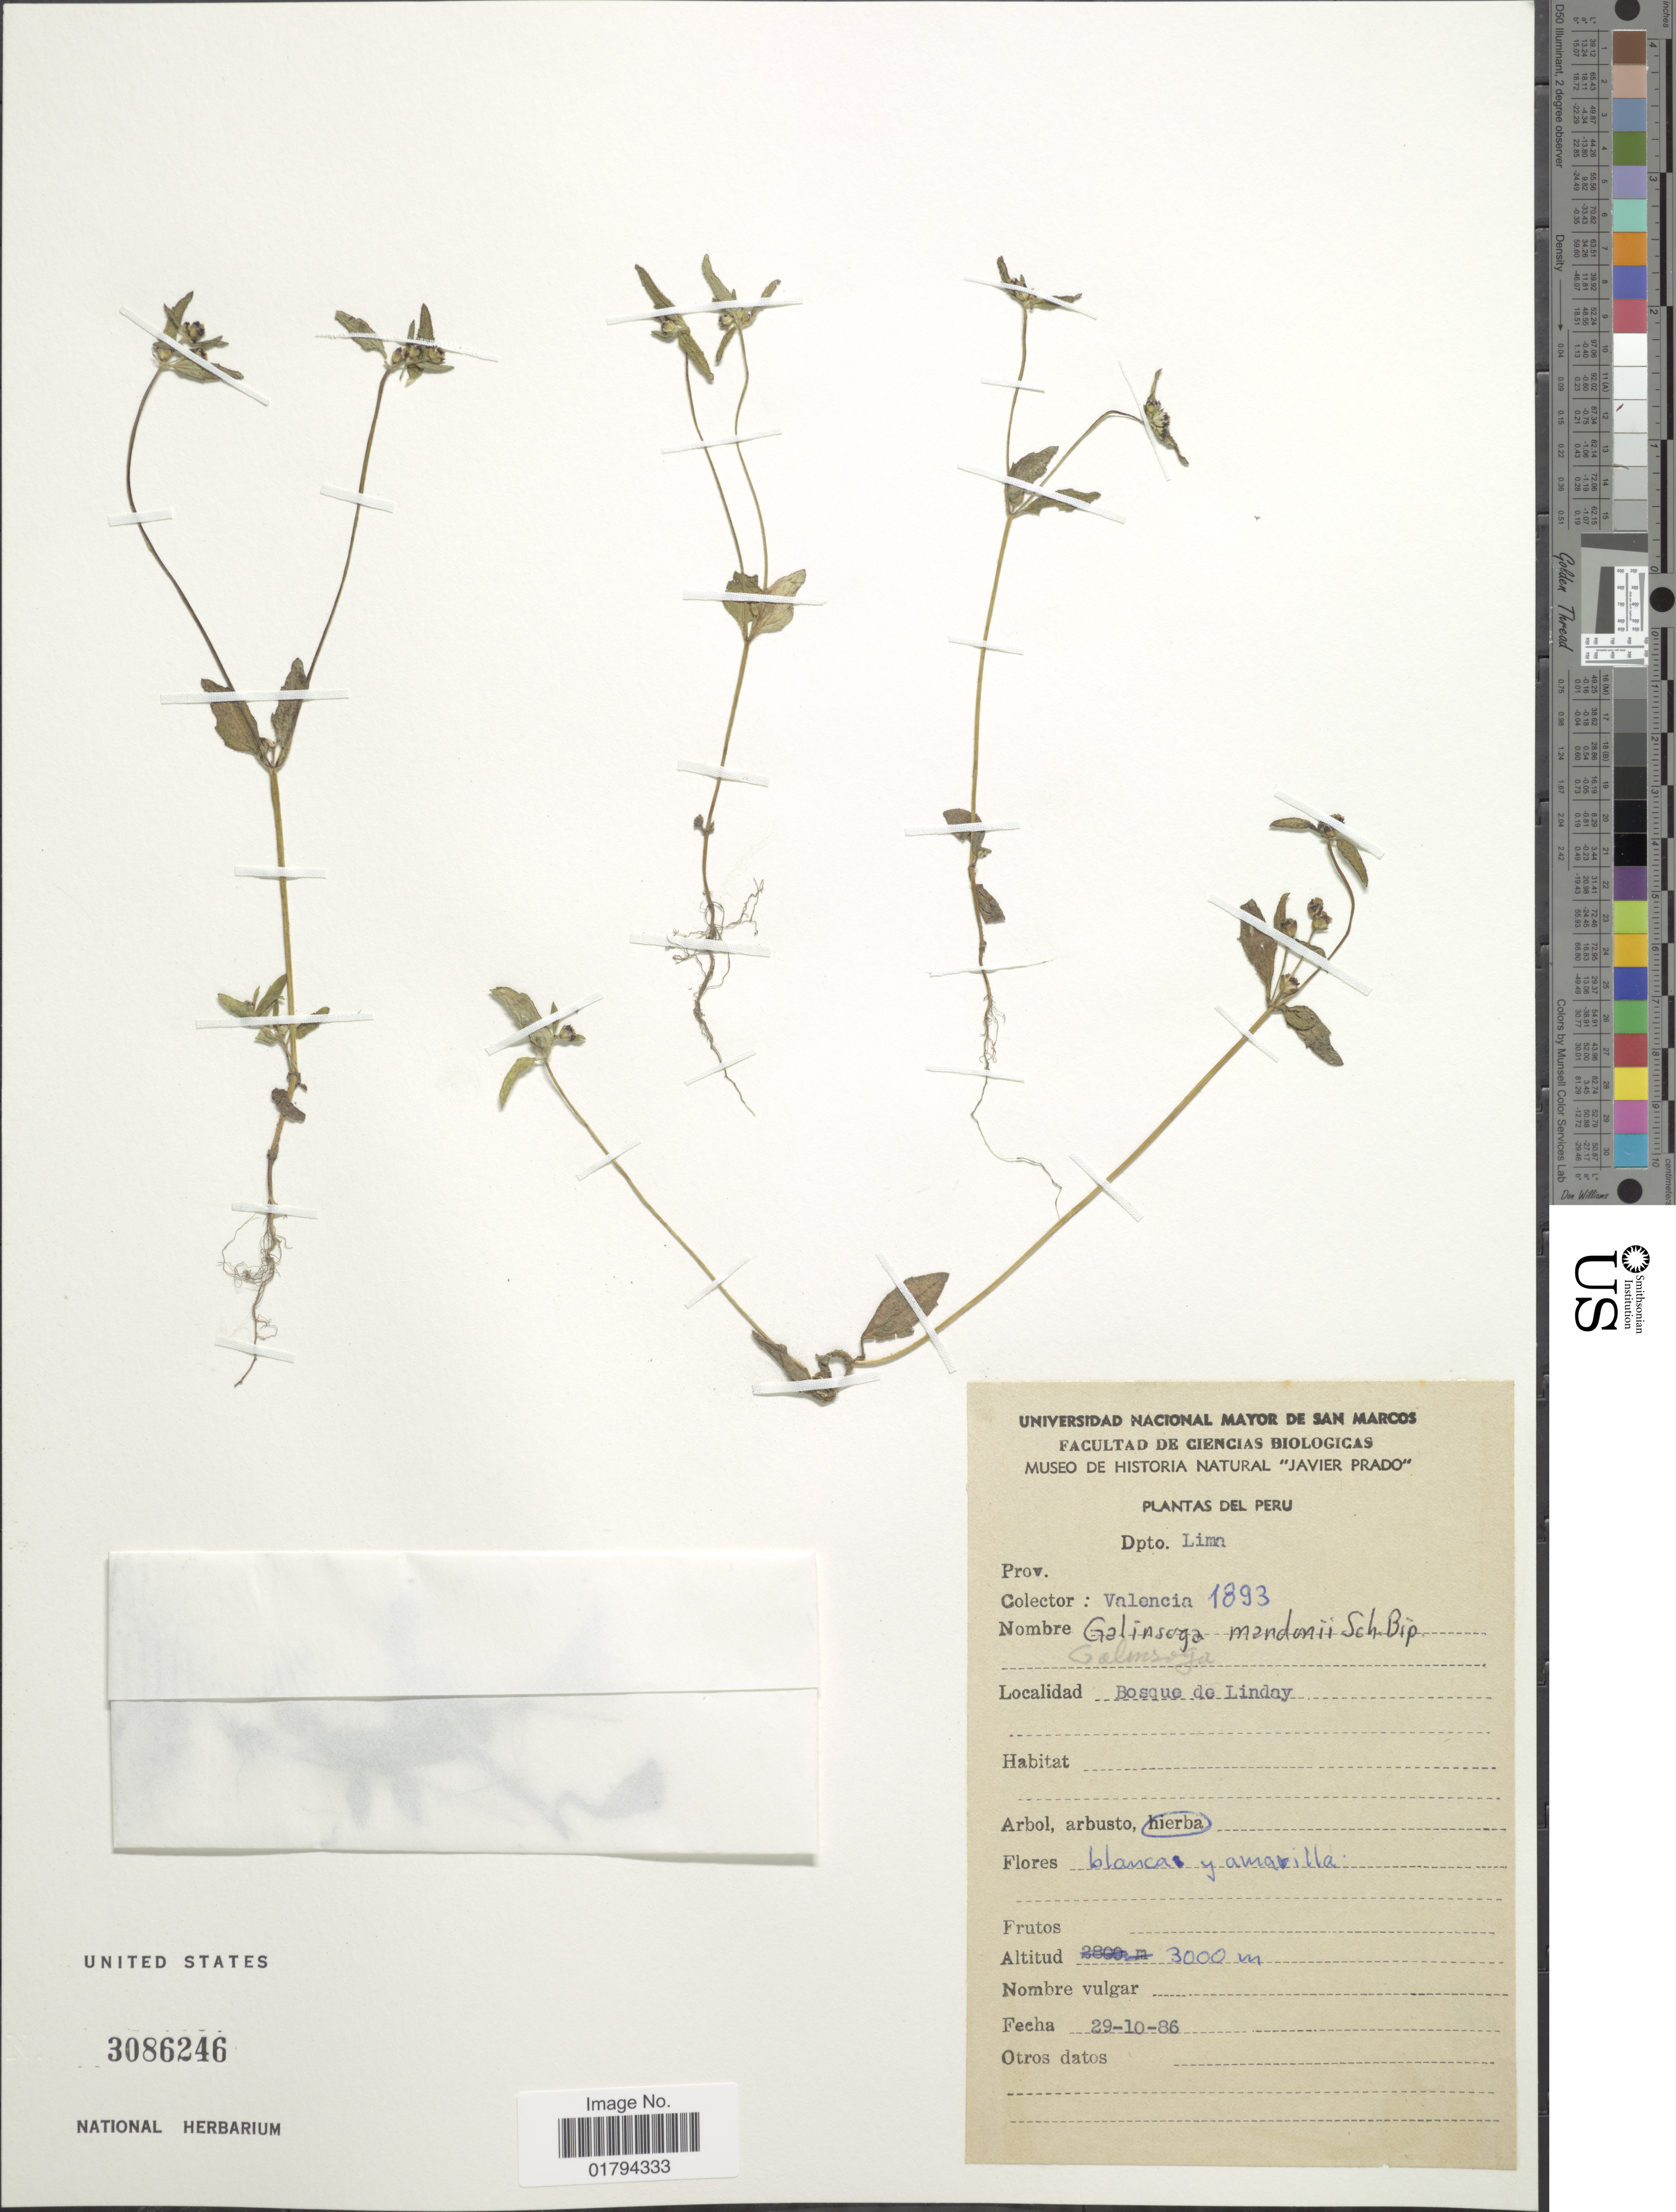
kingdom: Plantae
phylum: Tracheophyta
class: Magnoliopsida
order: Asterales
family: Asteraceae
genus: Galinsoga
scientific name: Galinsoga mandonii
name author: Sch. Bip.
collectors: -. Valencia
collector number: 1893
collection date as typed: Transcribed d/m/y: 29/10/86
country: Peru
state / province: Lima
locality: Bosque de Linday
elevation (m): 3000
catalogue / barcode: US 3086246